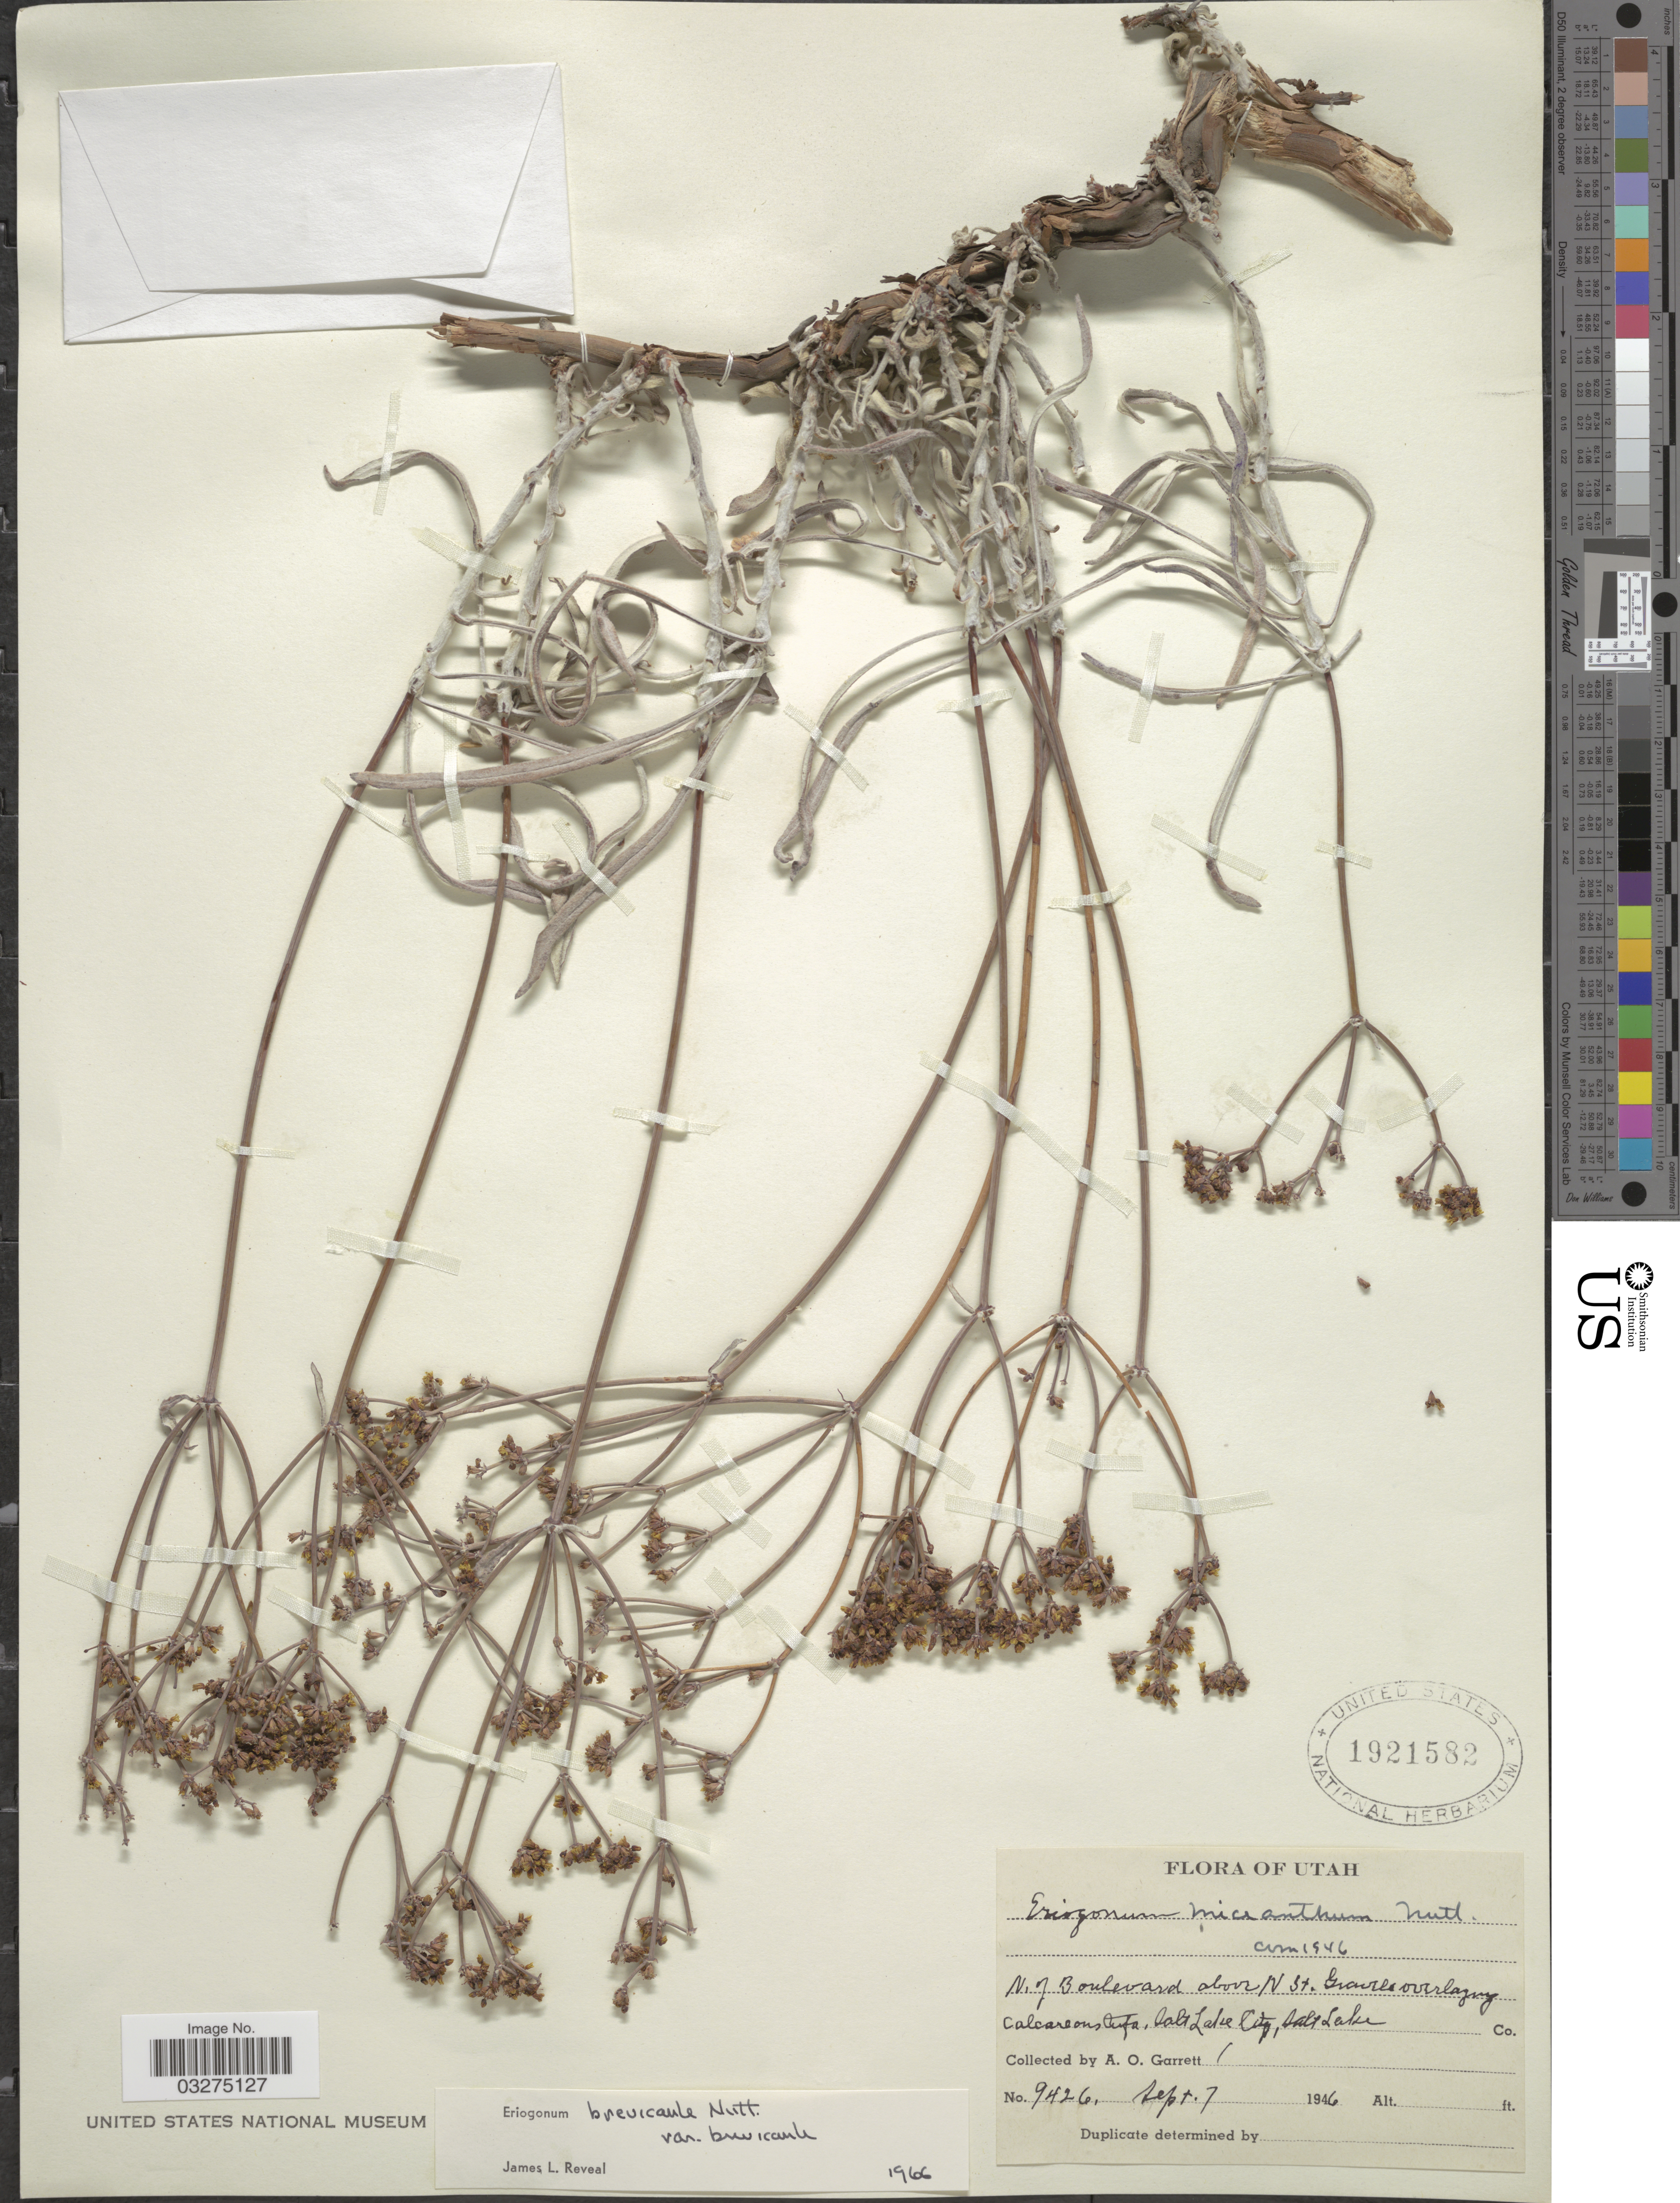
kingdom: Plantae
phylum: Tracheophyta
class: Magnoliopsida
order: Caryophyllales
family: Polygonaceae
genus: Eriogonum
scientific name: Eriogonum brevicaule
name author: Nutt.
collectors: A. O. Garrett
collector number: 9426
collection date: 1946-09-07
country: United States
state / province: Utah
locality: N. of Boulevard above N St. Salt Lake City, Salt Lake Co.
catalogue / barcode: US 1921582